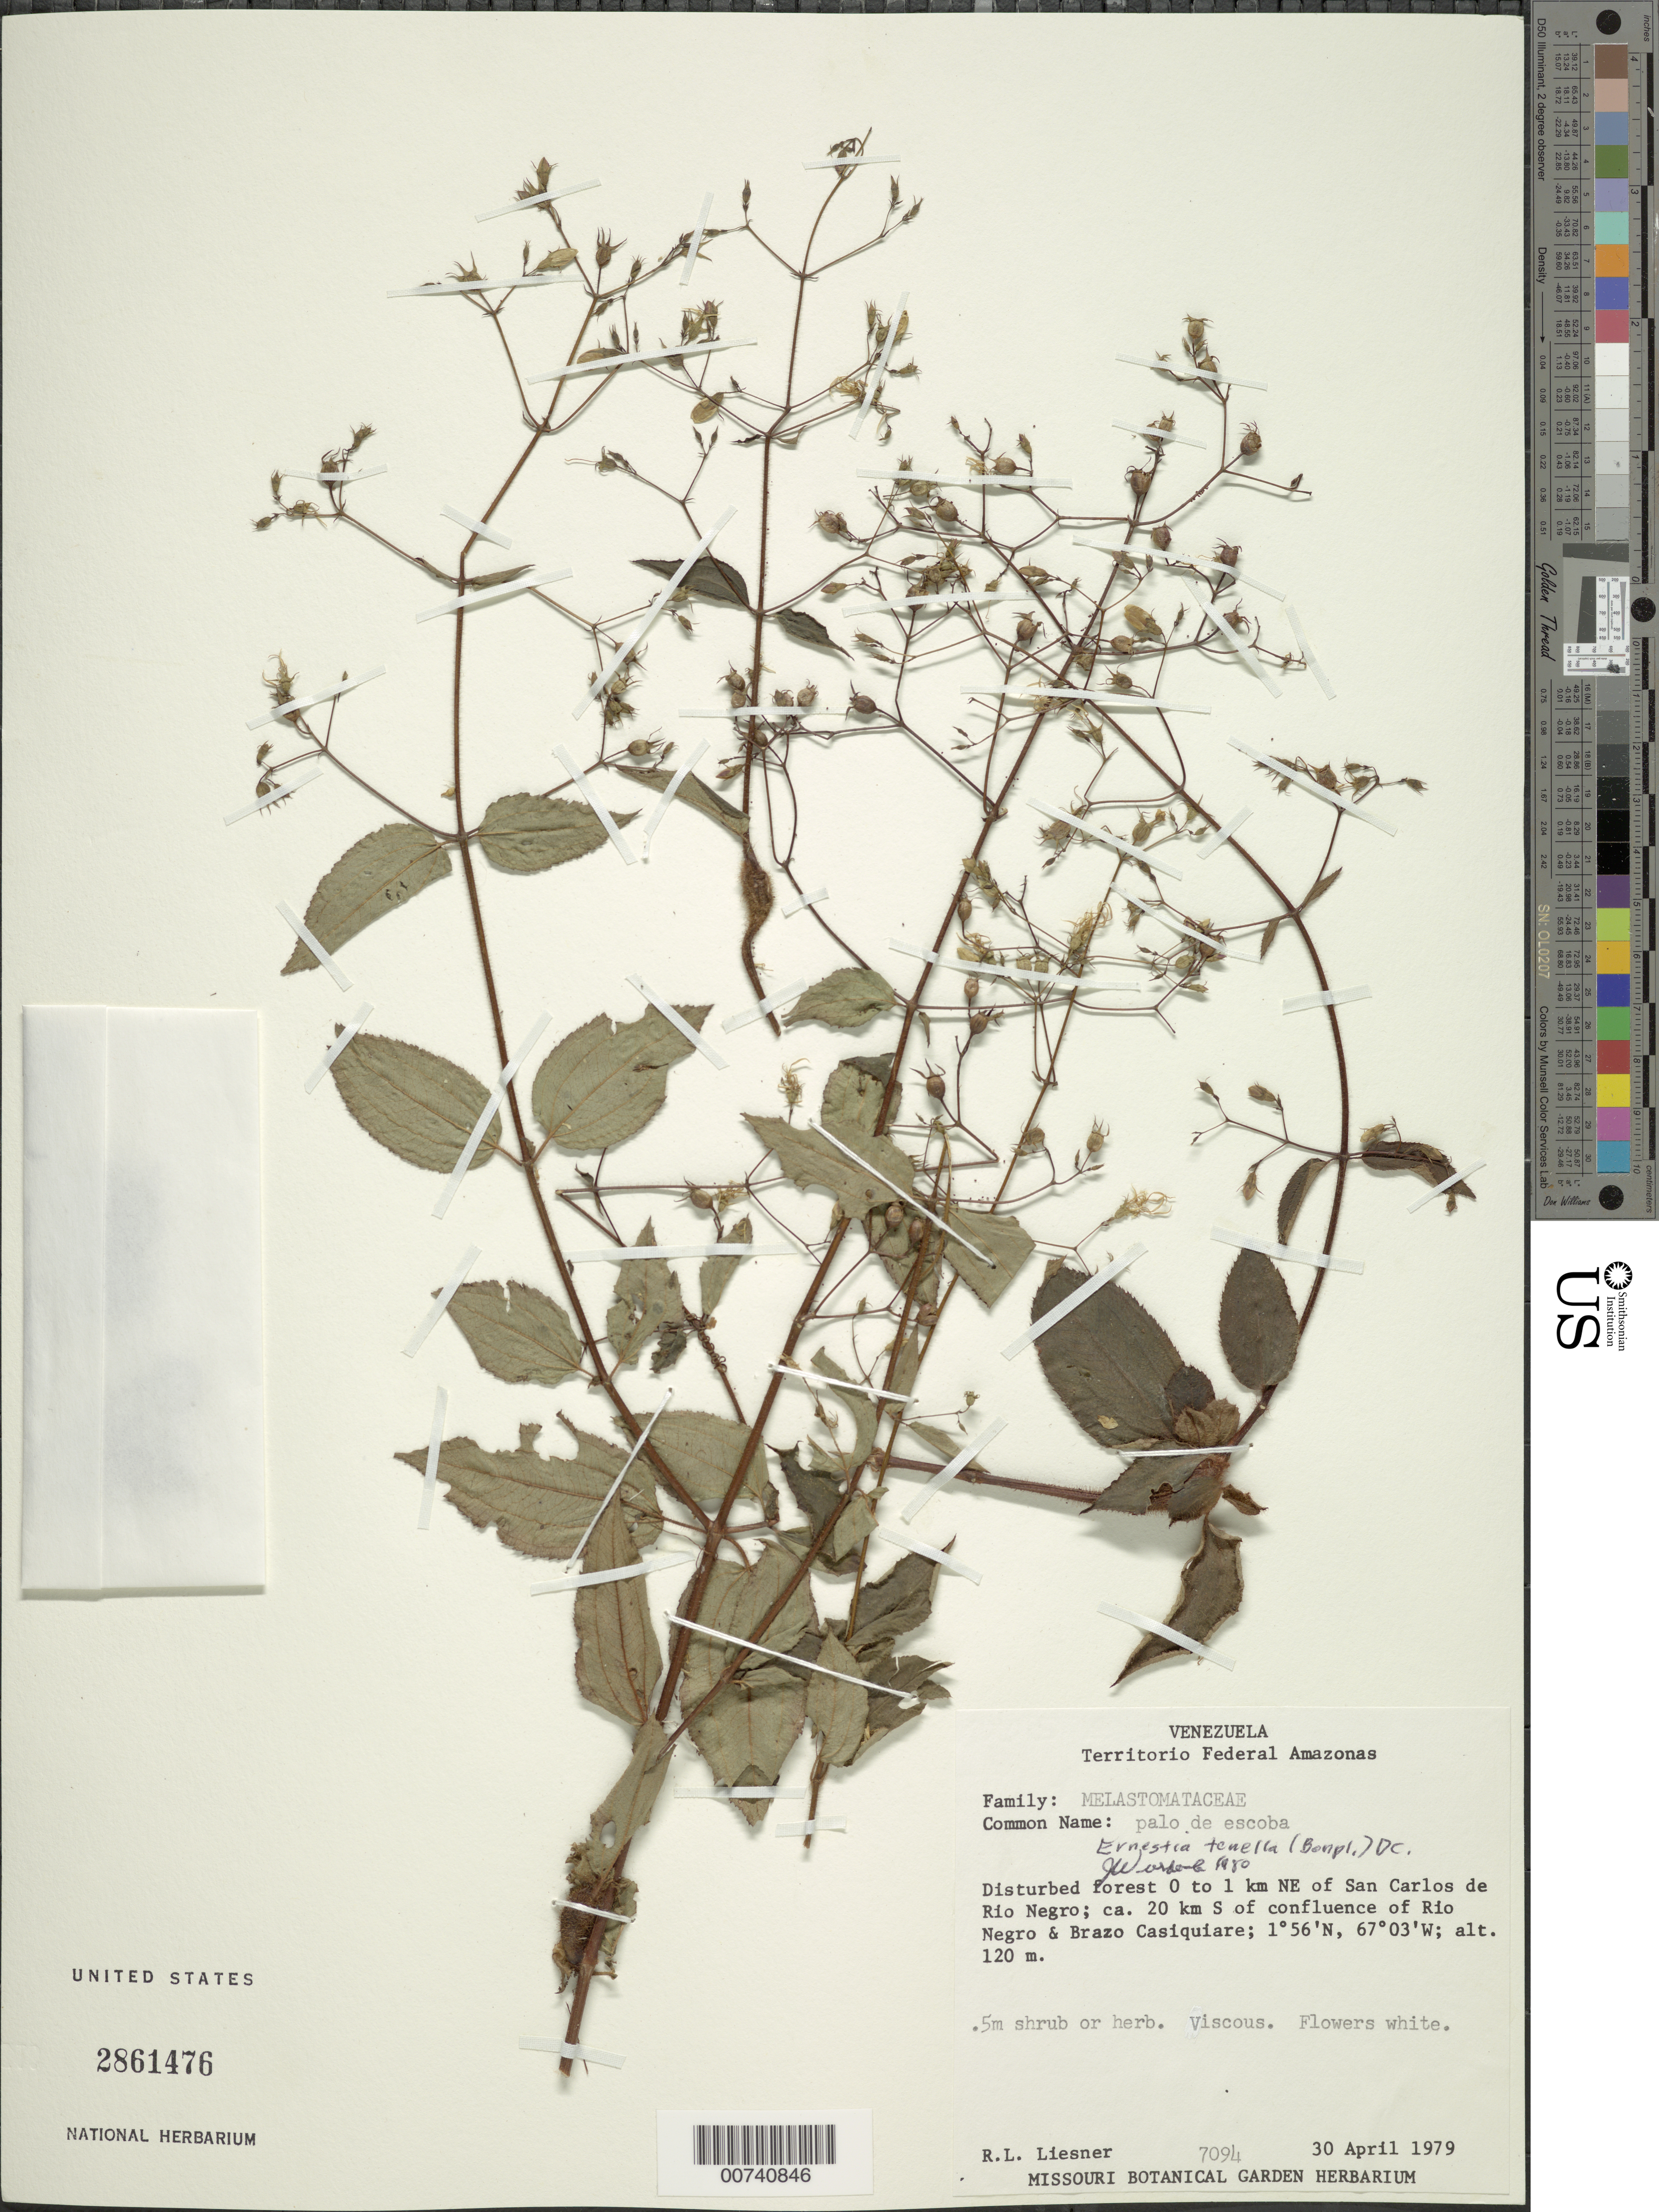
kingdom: Plantae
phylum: Tracheophyta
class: Magnoliopsida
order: Myrtales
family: Melastomataceae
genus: Ernestia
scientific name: Ernestia tenella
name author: (Bonpl.) DC.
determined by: Wurdack, John J., (US), US (UNITED STATES)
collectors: R. L. Liesner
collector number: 7094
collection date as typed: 30-Apr-79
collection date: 1979-04-30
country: Venezuela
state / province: Amazonas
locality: San Carlos de Río Negro, 20 km S of confluence of Río Negro & Brazo Casiquiare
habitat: Disturbed forest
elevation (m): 120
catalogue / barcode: US 2861476